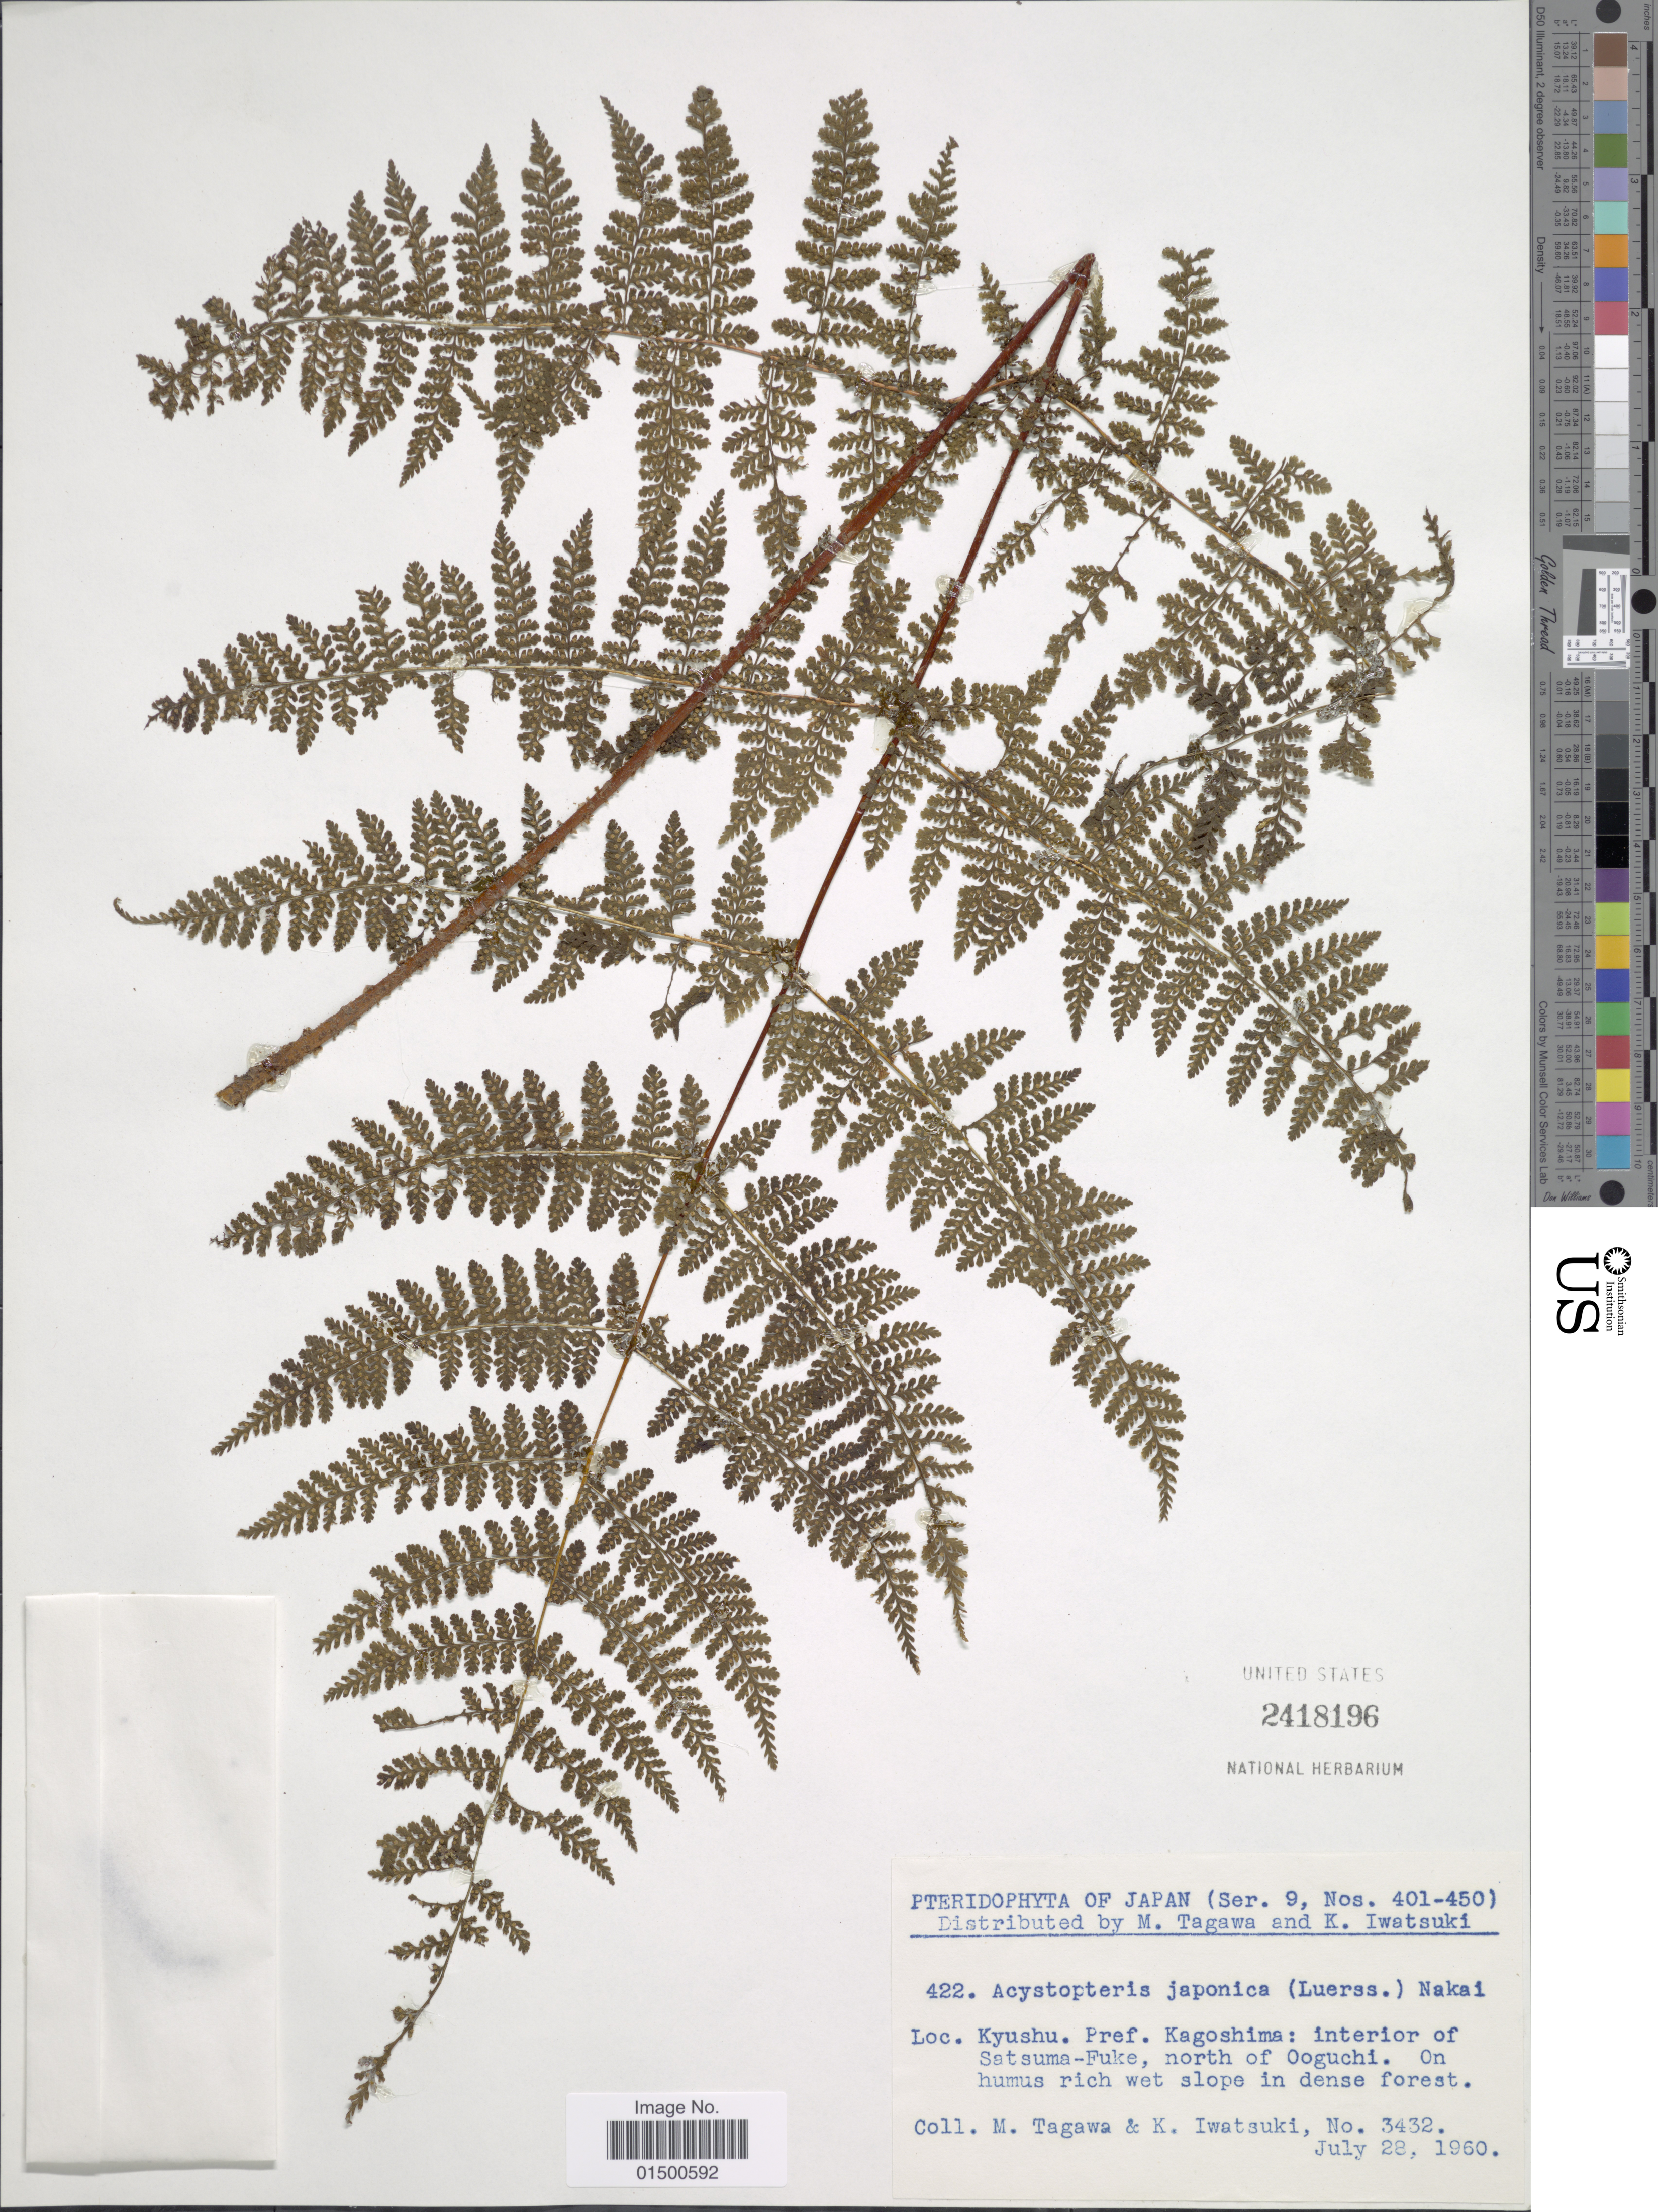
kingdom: Plantae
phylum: Tracheophyta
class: Polypodiopsida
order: Polypodiales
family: Cystopteridaceae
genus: Acystopteris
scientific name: Acystopteris japonica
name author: (Luerss.) K.M. Nakai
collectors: M. Tagawa & K. Iwatsuki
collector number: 3432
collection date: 1960-07-28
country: Japan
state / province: Kagosima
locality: Kagoshima: interior of Satsuma-Fuke, north of Ooguchi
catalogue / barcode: US 2418196